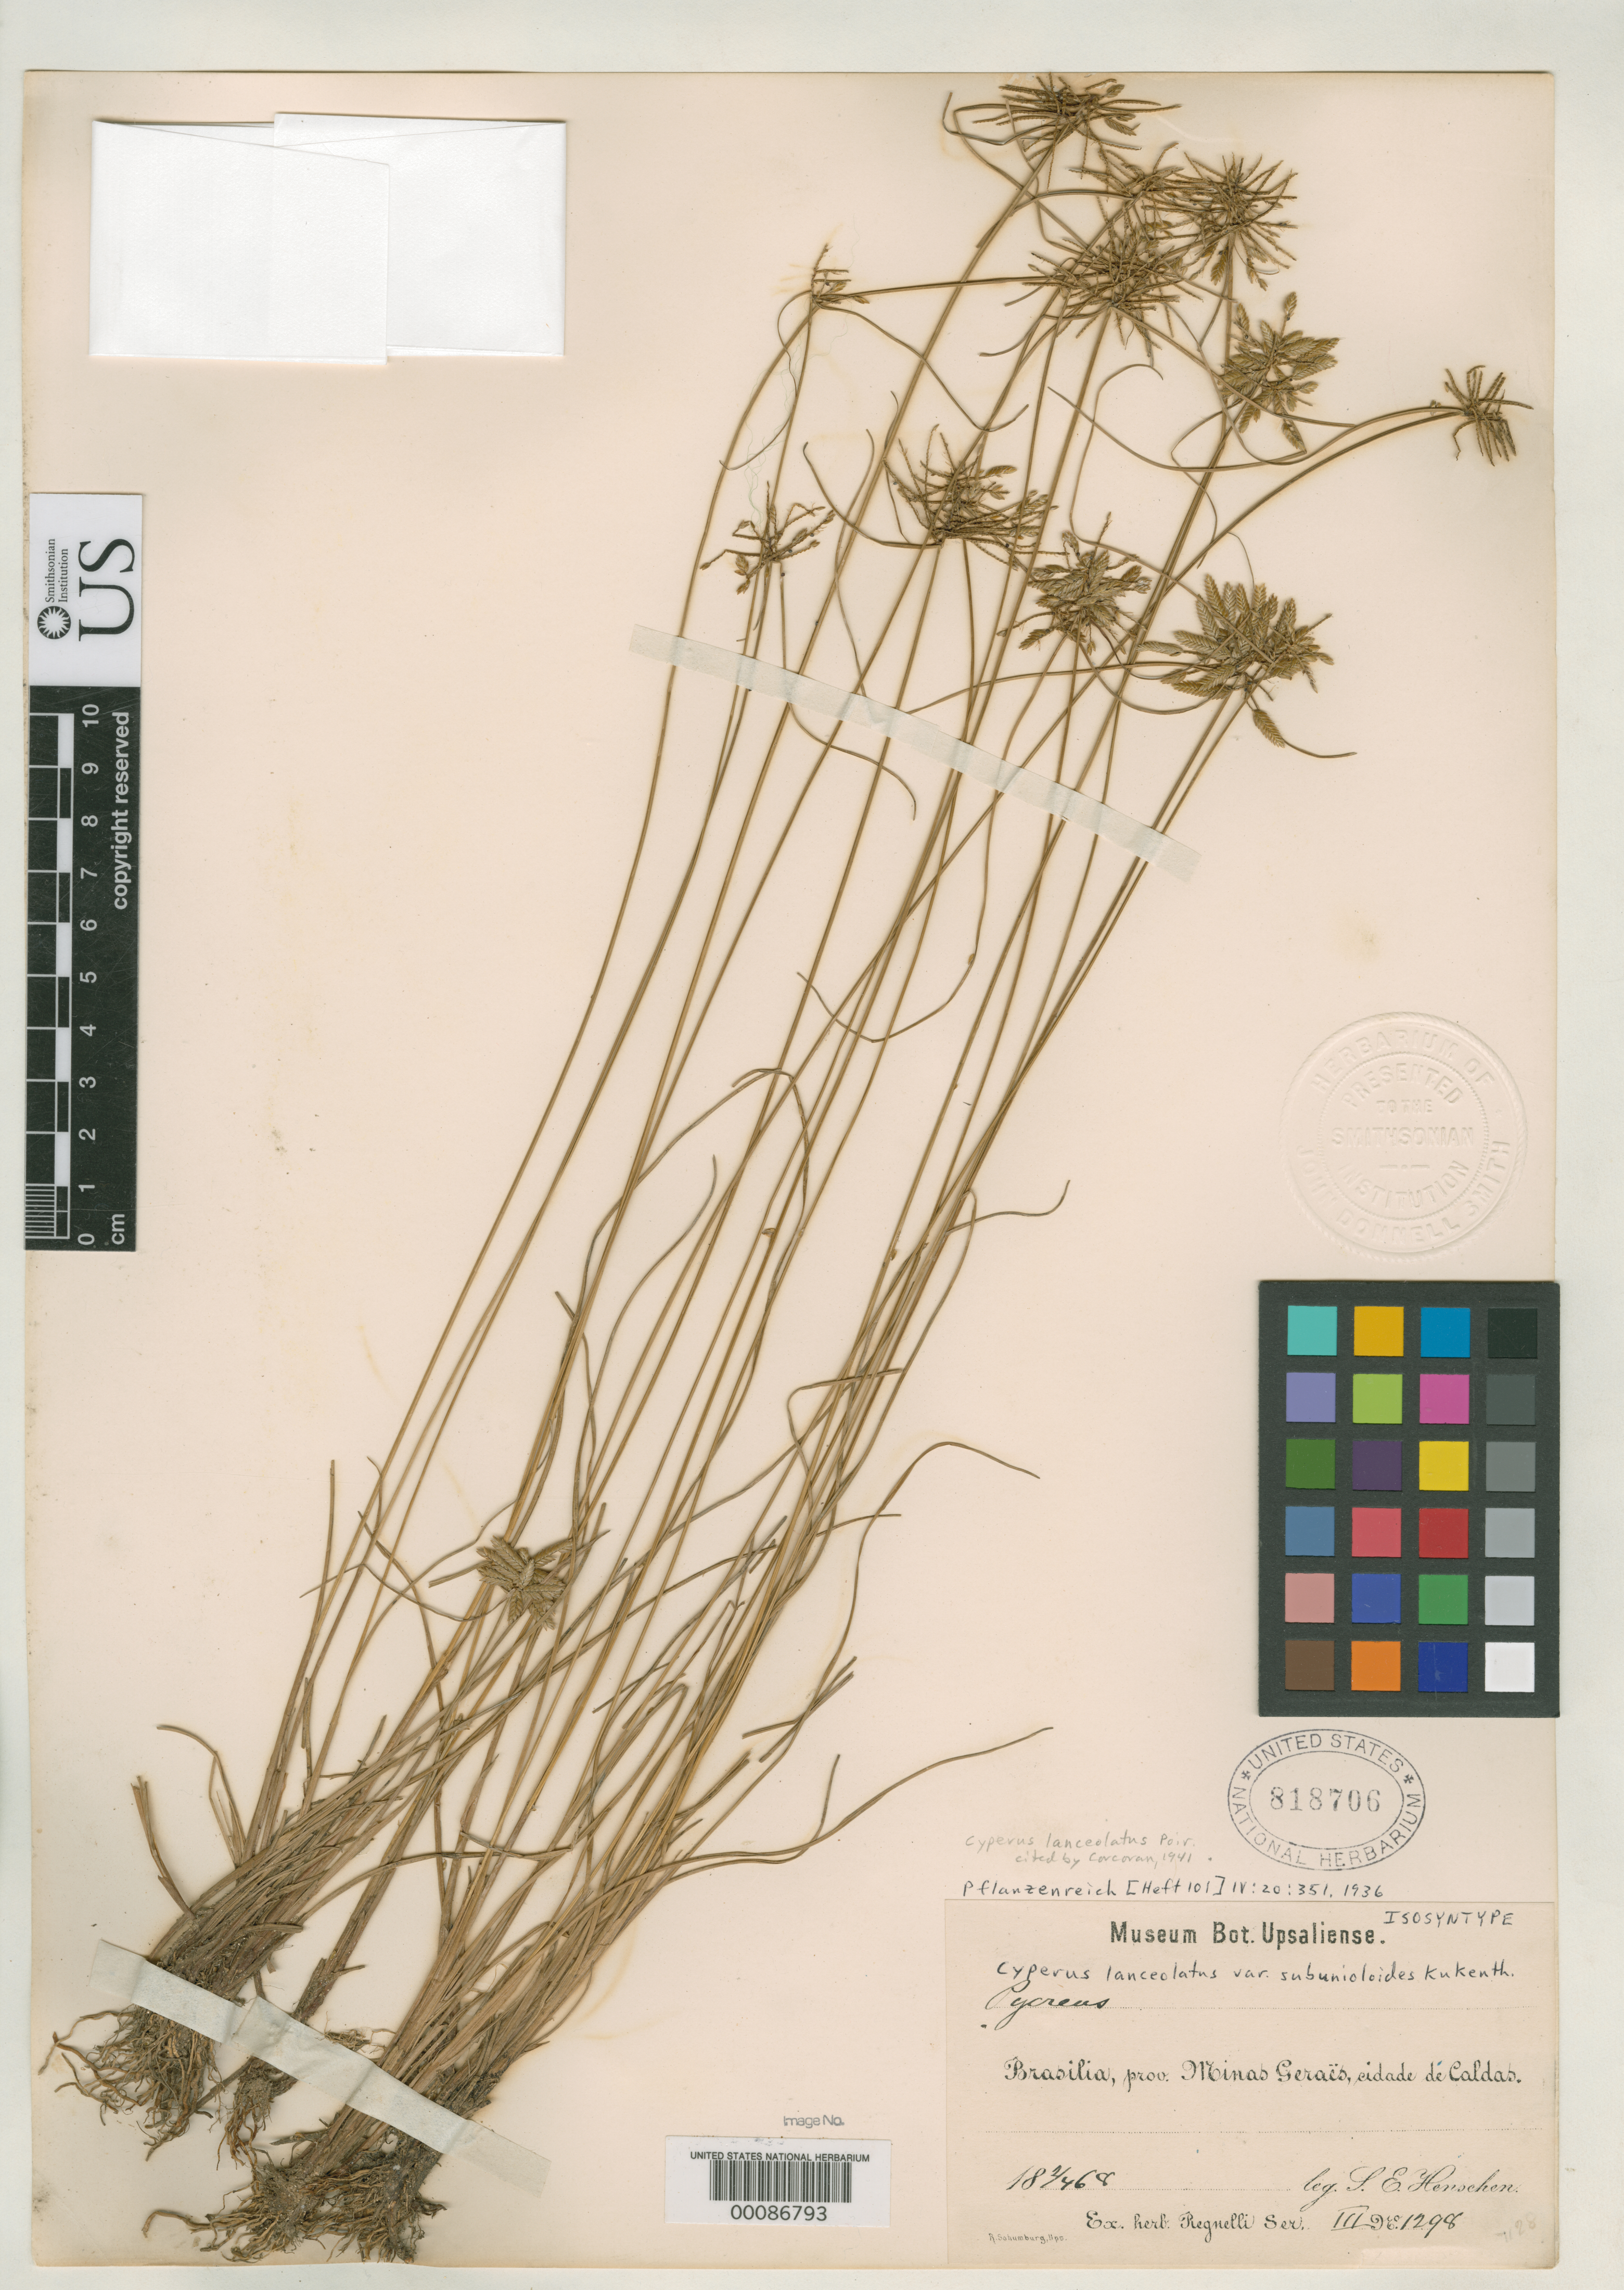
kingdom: Plantae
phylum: Tracheophyta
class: Liliopsida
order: Poales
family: Cyperaceae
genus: Cyperus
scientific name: Cyperus lanceolatus var. subunioloides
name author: Kük.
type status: Isosyntype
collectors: S. E. Henschen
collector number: Herb. Regnell III 1298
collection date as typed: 04 Feb 1868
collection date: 1868-02-04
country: Brazil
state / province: Minas Gerais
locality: Caldas.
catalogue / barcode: US 818706